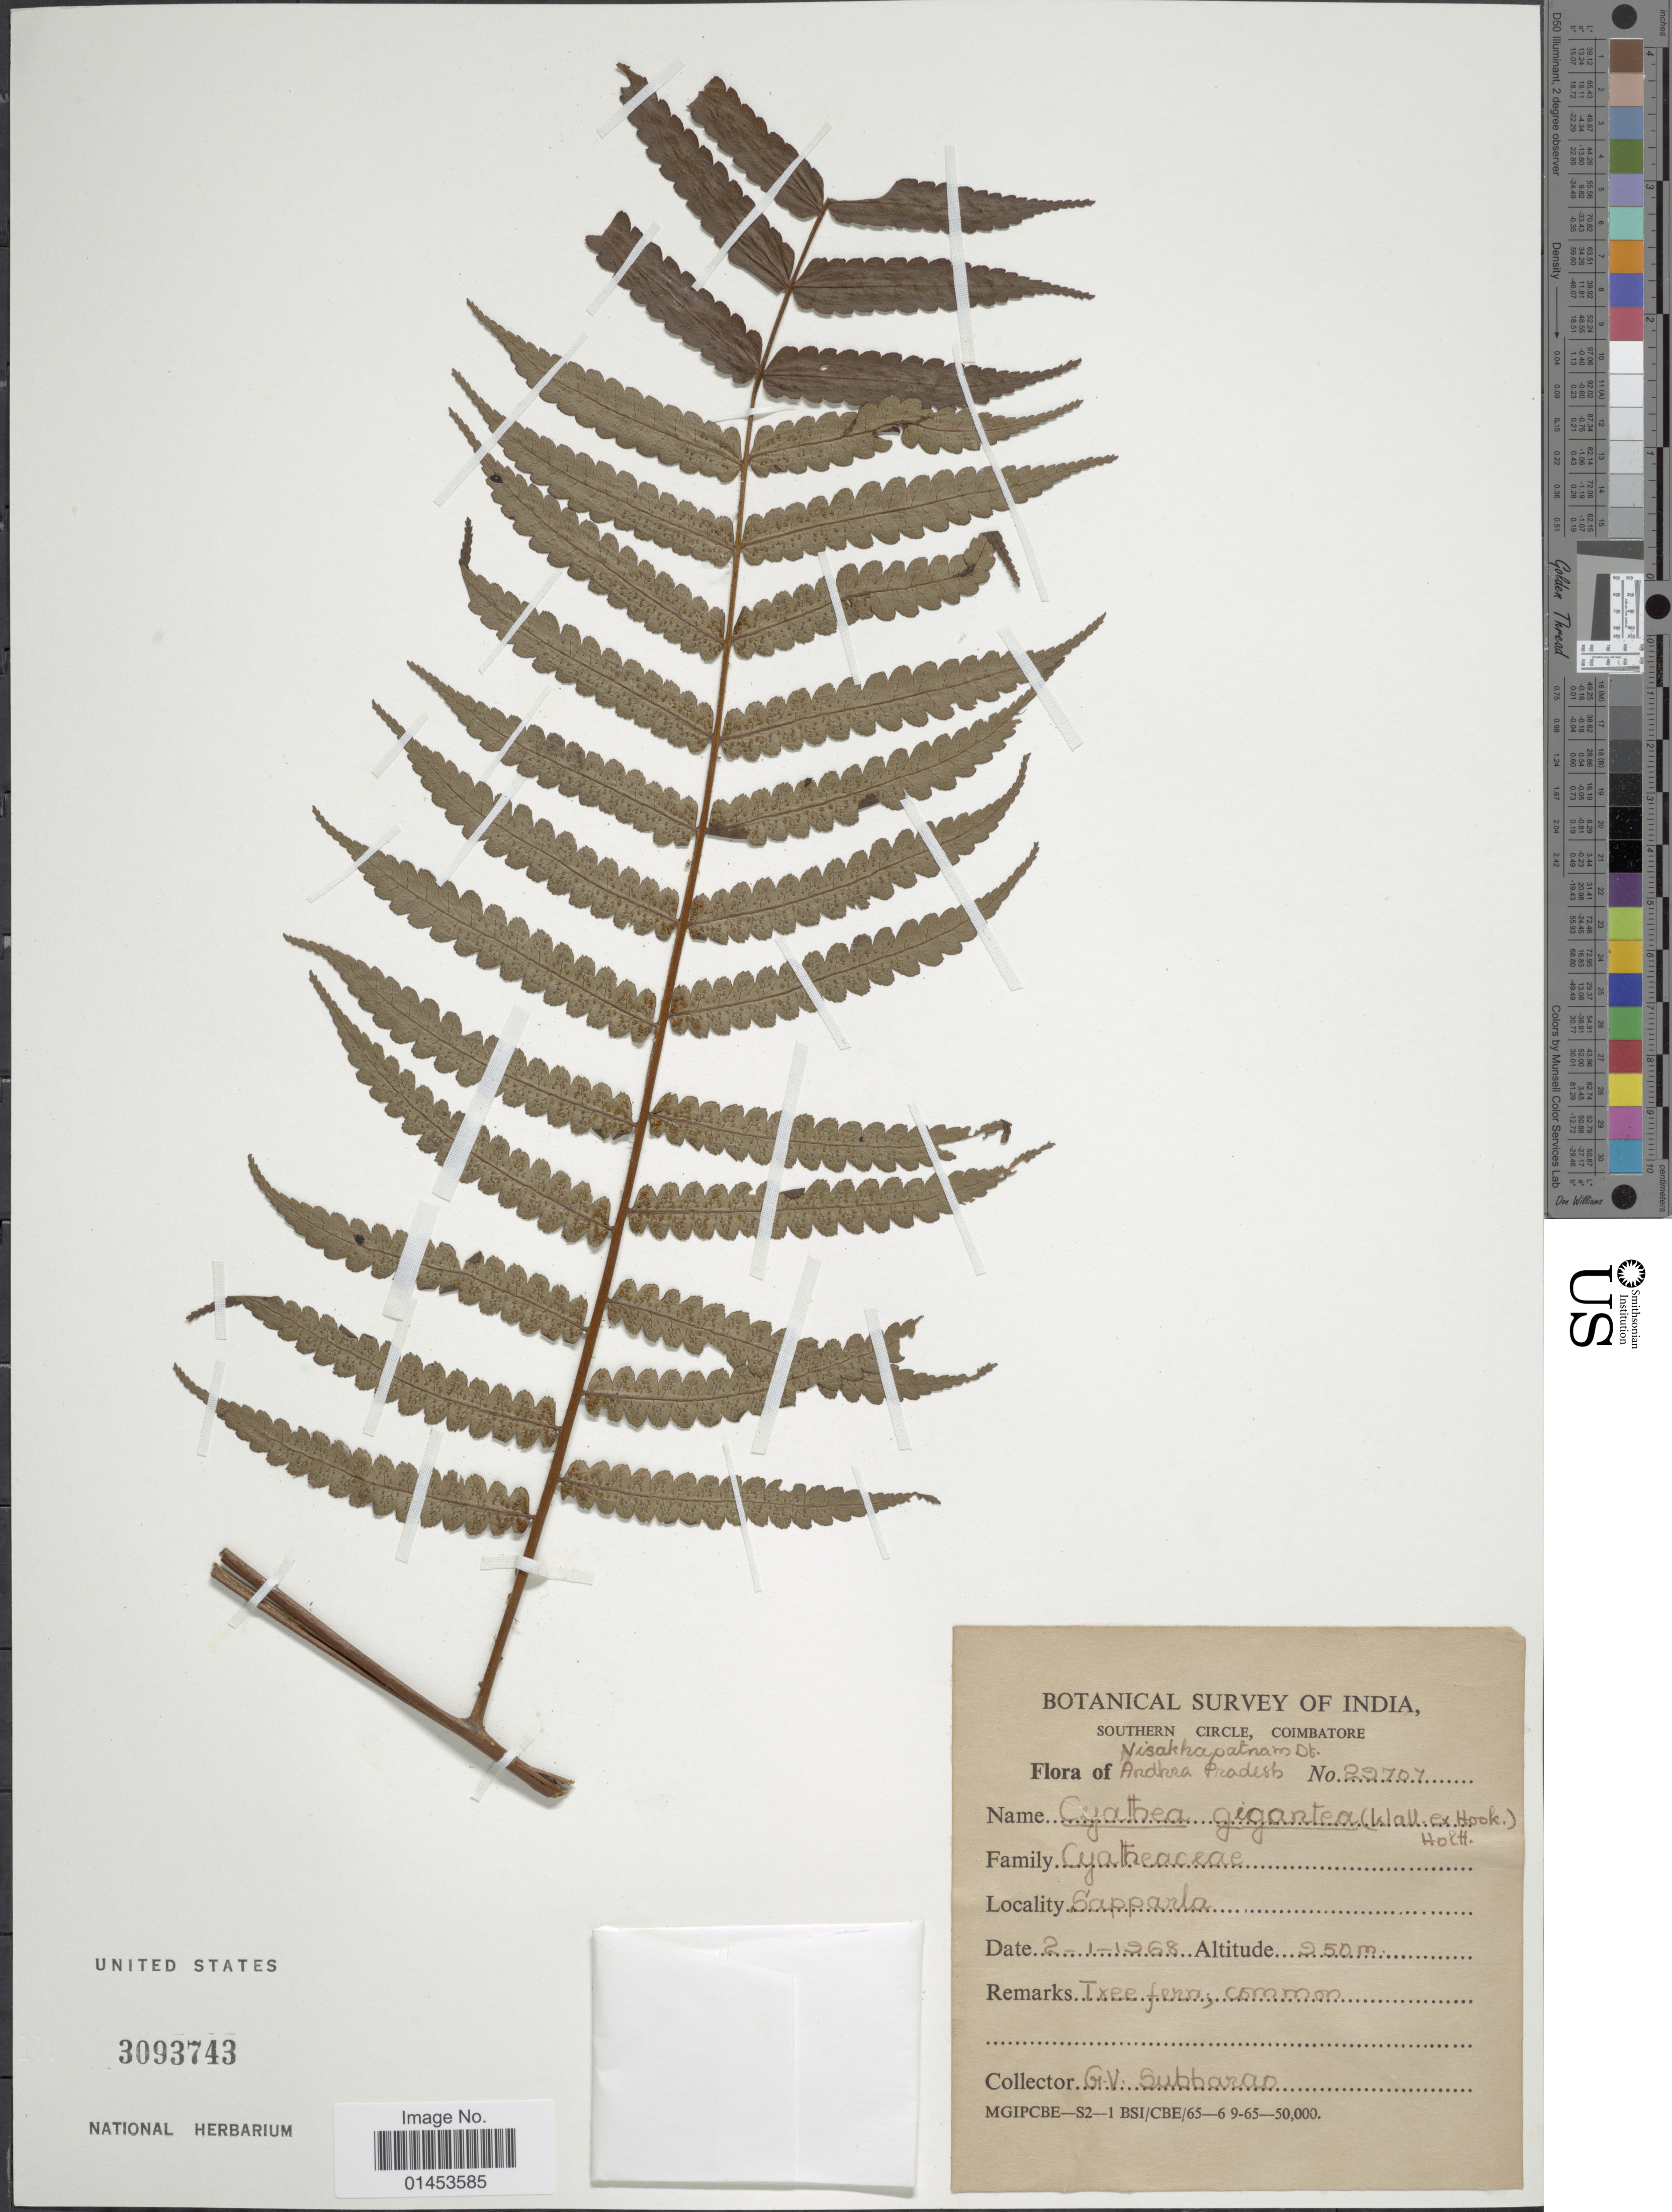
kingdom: Plantae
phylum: Tracheophyta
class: Polypodiopsida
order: Cyatheales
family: Cyatheaceae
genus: Cyathea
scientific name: Cyathea gigantea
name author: (Wall. ex Hook.) Holttum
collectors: G. Subbarao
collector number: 22707*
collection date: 1968-01-02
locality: Nisakhapatnam Dt. Ardkra Pradesh, Sapparla [interpreted]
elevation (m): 250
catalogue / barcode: US 3093743